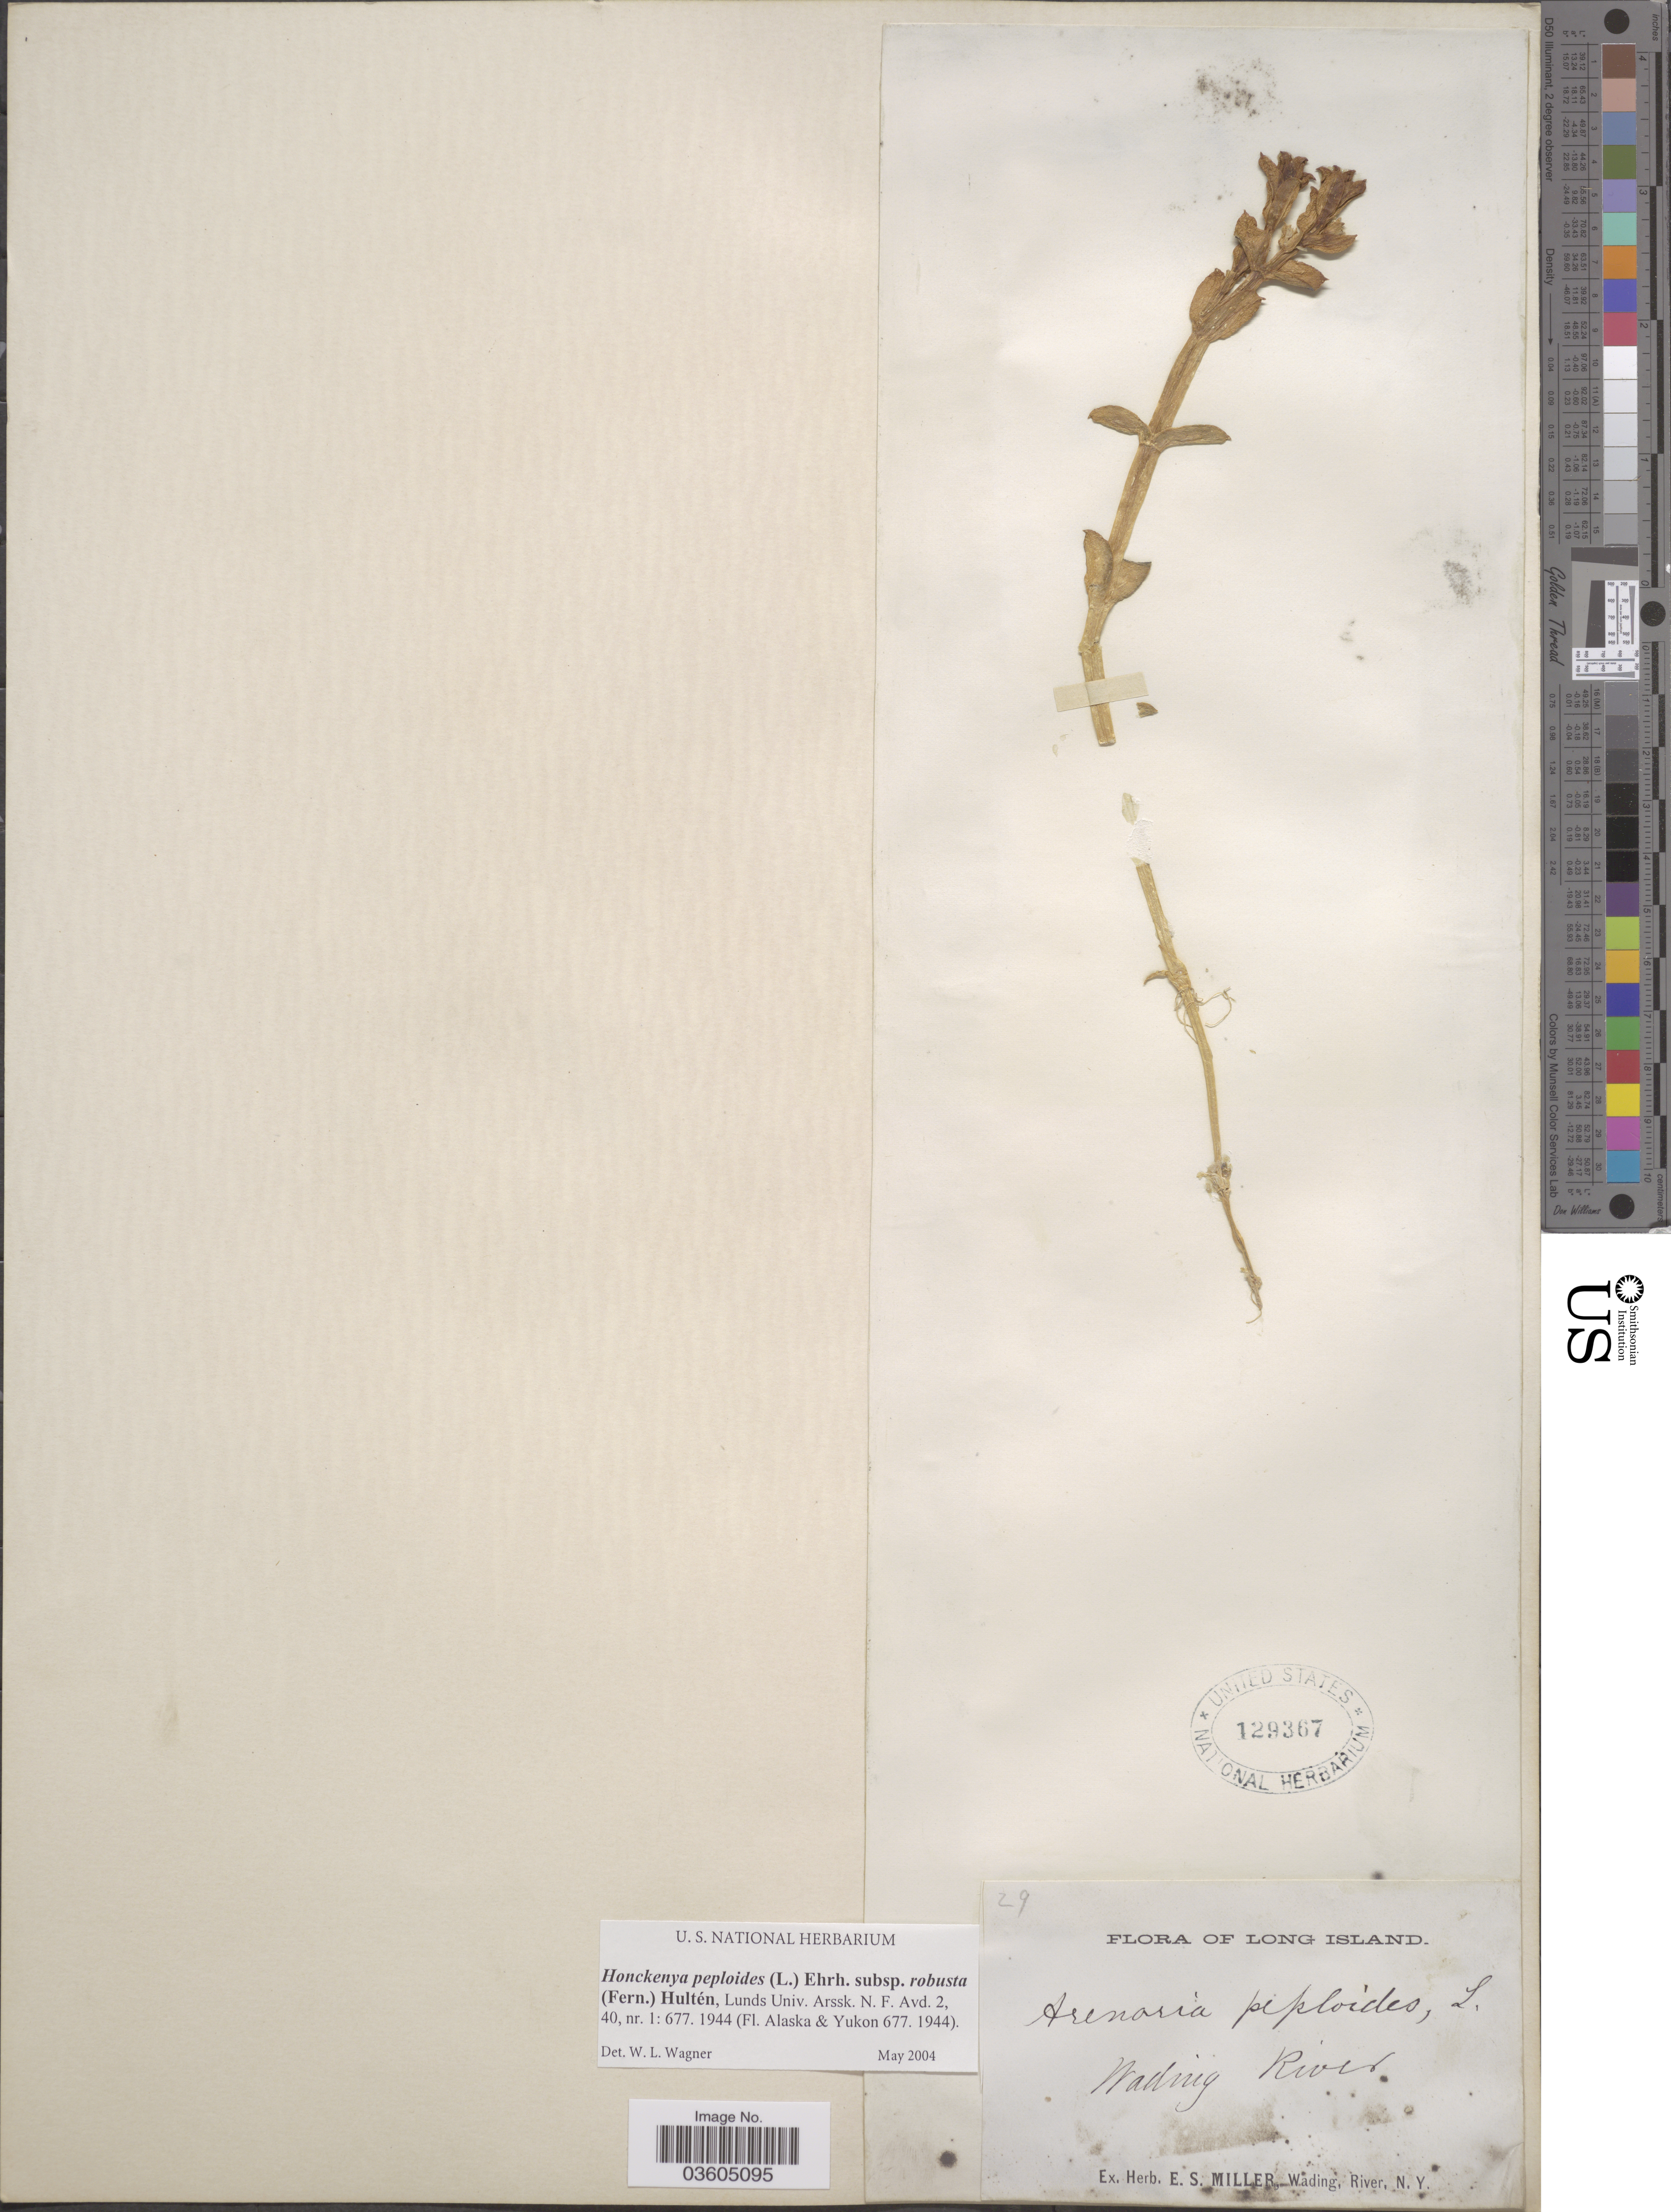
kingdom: Plantae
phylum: Tracheophyta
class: Magnoliopsida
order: Caryophyllales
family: Caryophyllaceae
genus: Honckenya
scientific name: Honckenya peploides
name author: (L.) Ehrh.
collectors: ex herb. E. S. Miller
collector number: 29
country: United States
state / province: New York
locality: Long Island. Wading River.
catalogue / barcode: US 129367